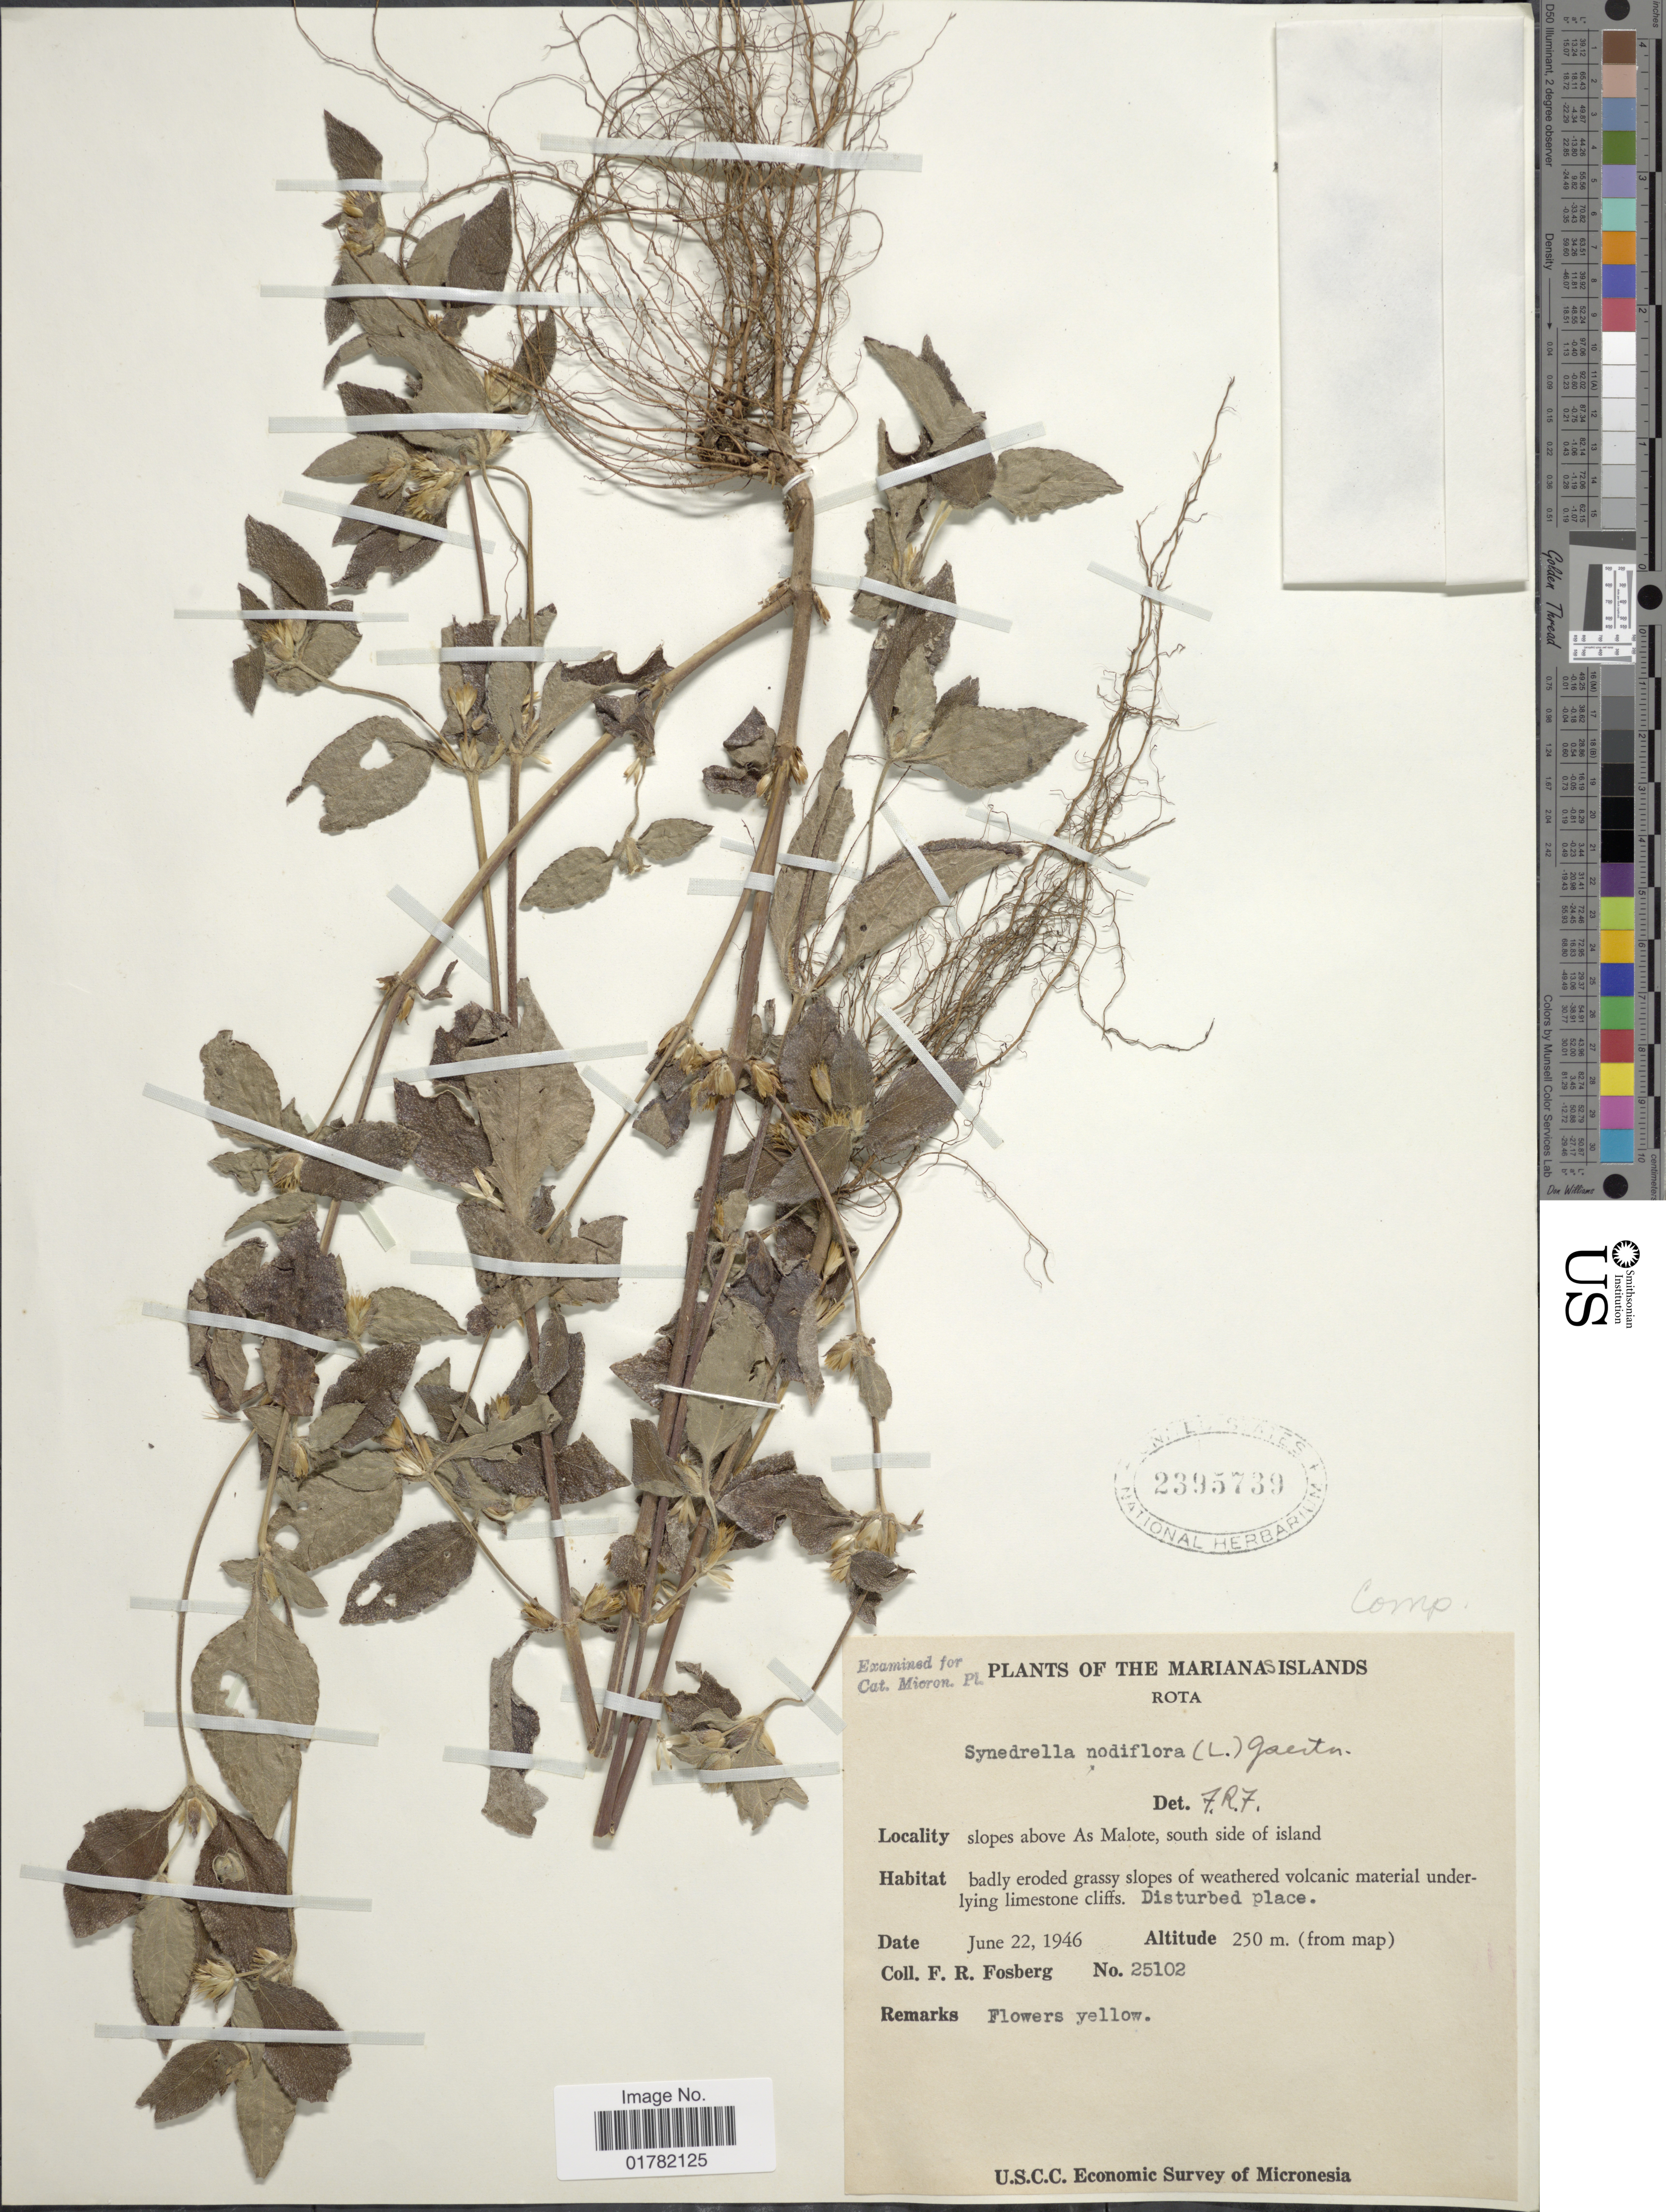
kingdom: Plantae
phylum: Tracheophyta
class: Magnoliopsida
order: Asterales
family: Asteraceae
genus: Synedrella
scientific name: Synedrella nodiflora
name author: (L.) Gaertn.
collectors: F. R. Fosberg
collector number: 25102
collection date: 1946-06-22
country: Northern Mariana Islands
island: Rota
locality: Rota, slopes above As Malote, south side of island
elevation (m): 250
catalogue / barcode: US 2395739